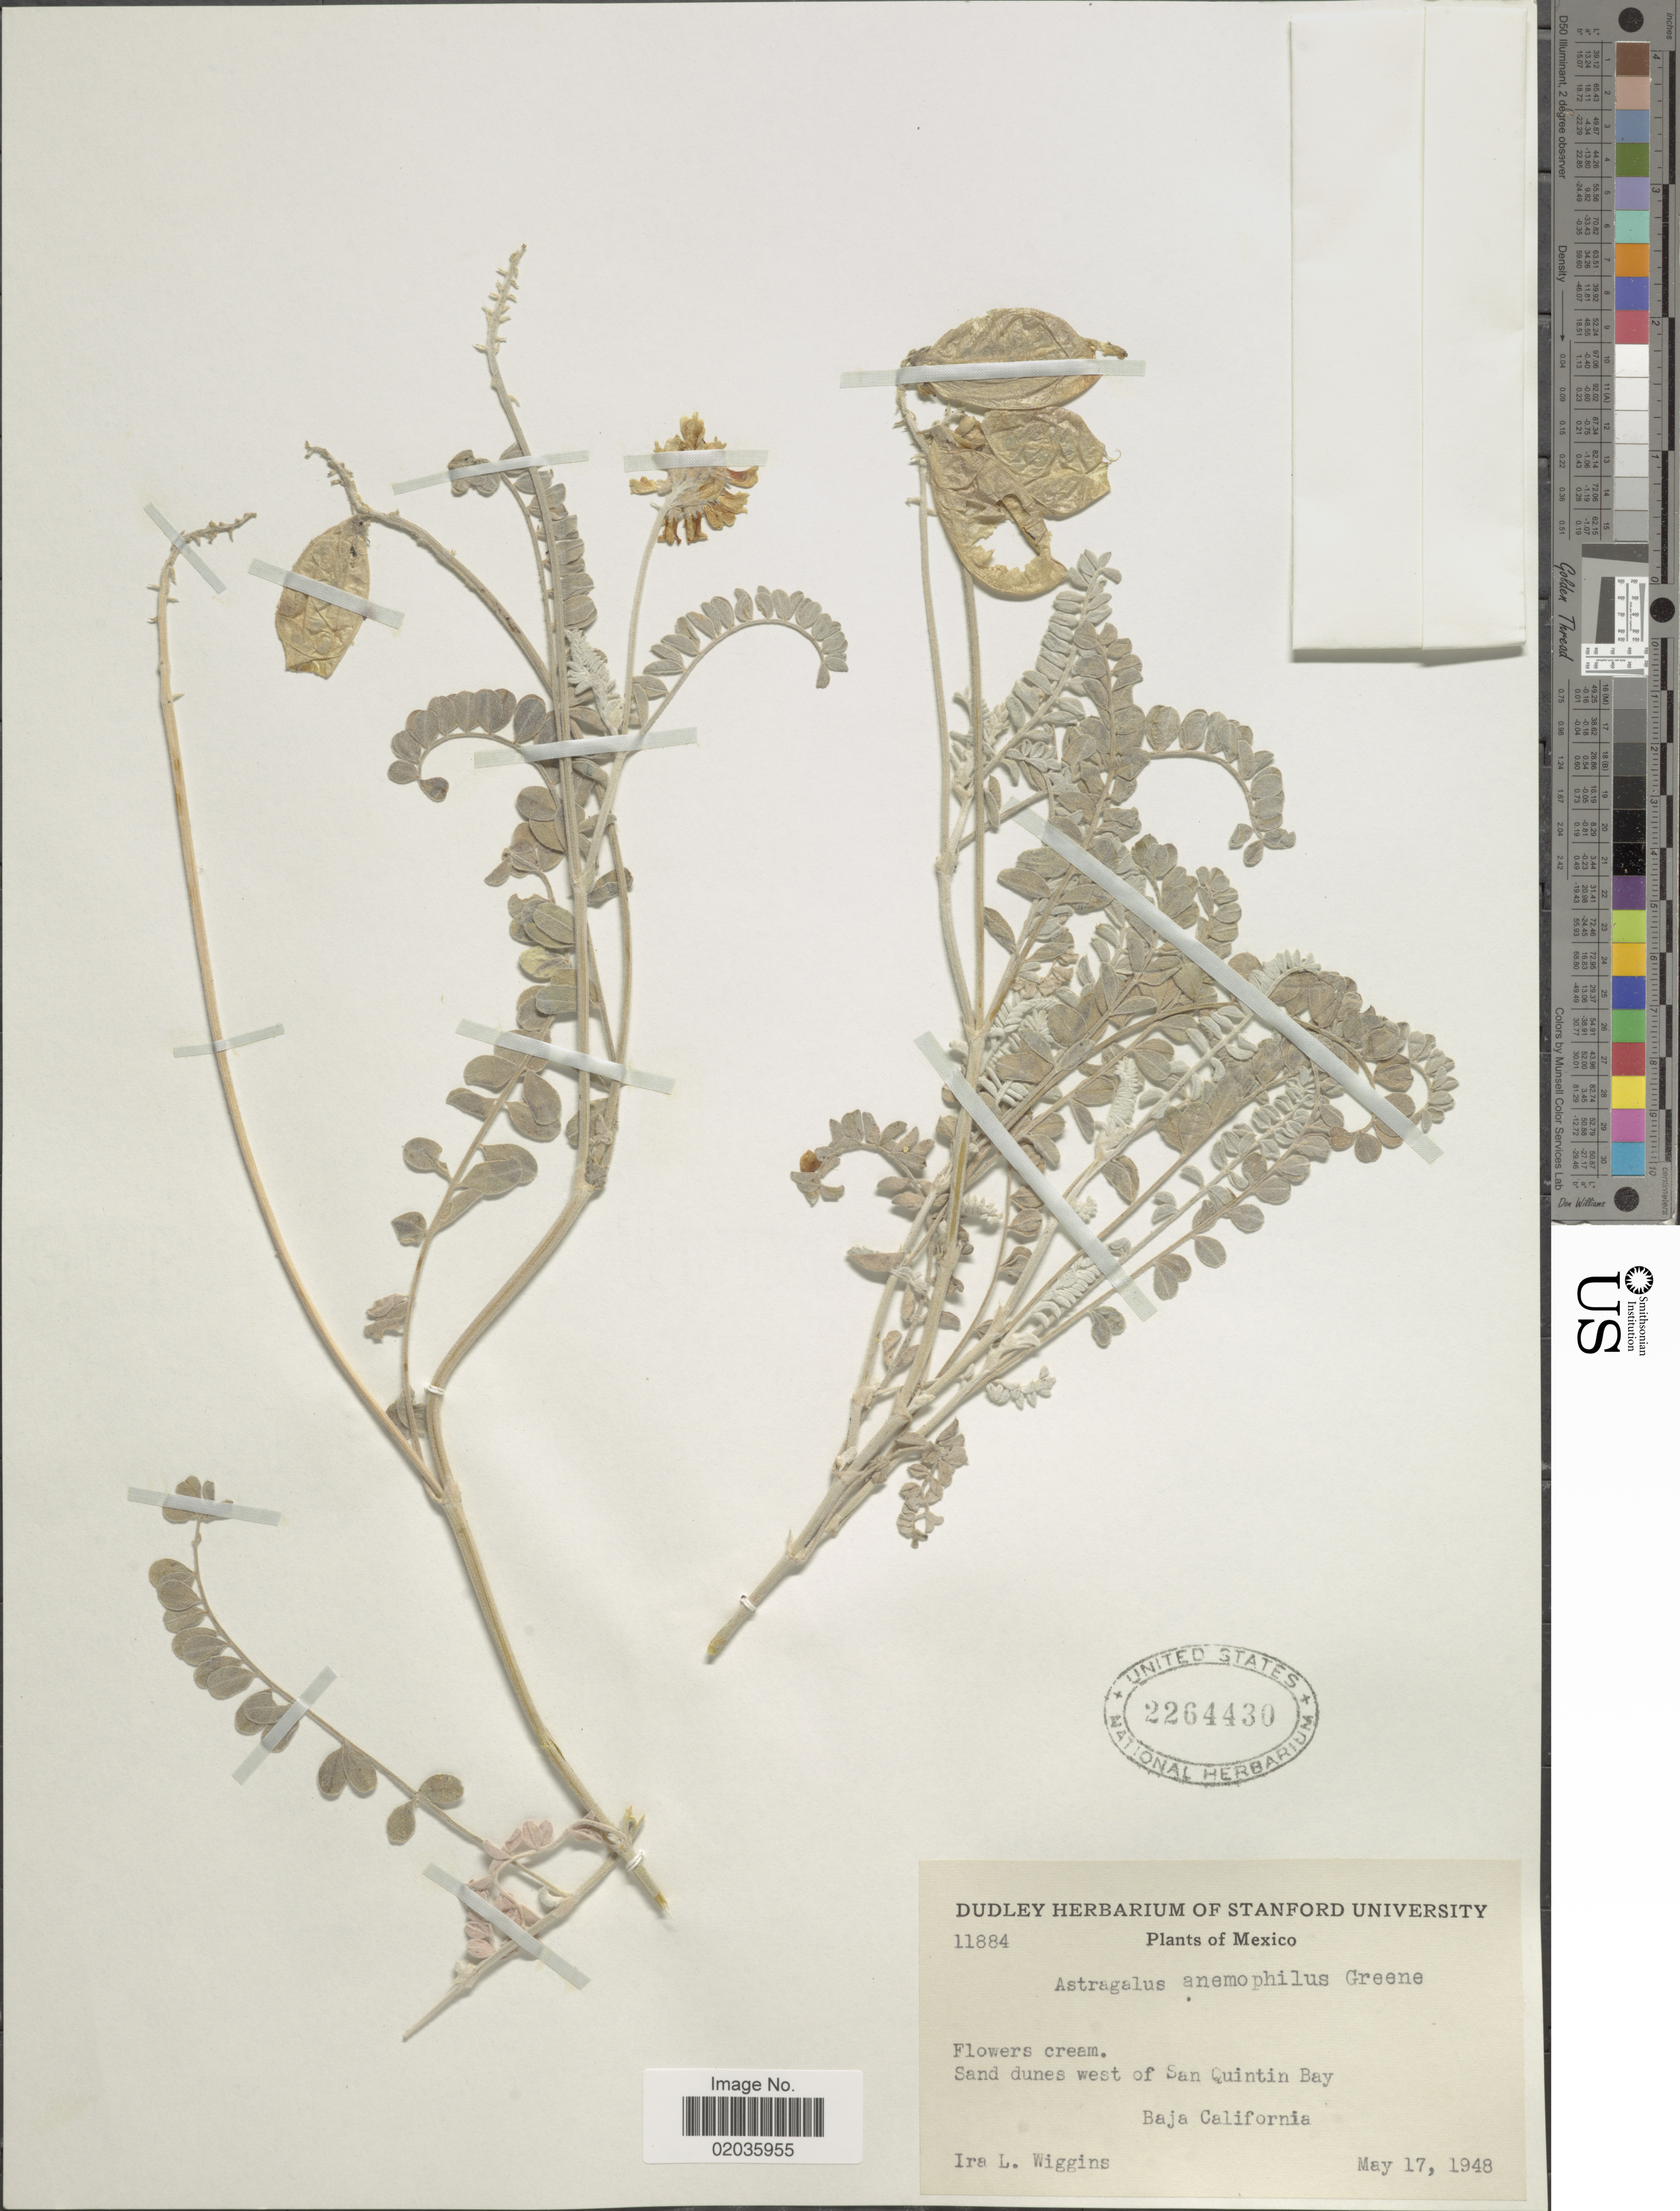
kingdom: Plantae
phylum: Tracheophyta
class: Magnoliopsida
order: Fabales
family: Fabaceae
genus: Astragalus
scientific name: Astragalus anemophilus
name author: Greene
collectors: I. L. Wiggins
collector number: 11884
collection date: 1948-05-17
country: Mexico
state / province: Baja California Norte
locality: Sand dunes west of San Quintin Bay, Baja California.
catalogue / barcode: US 2264430